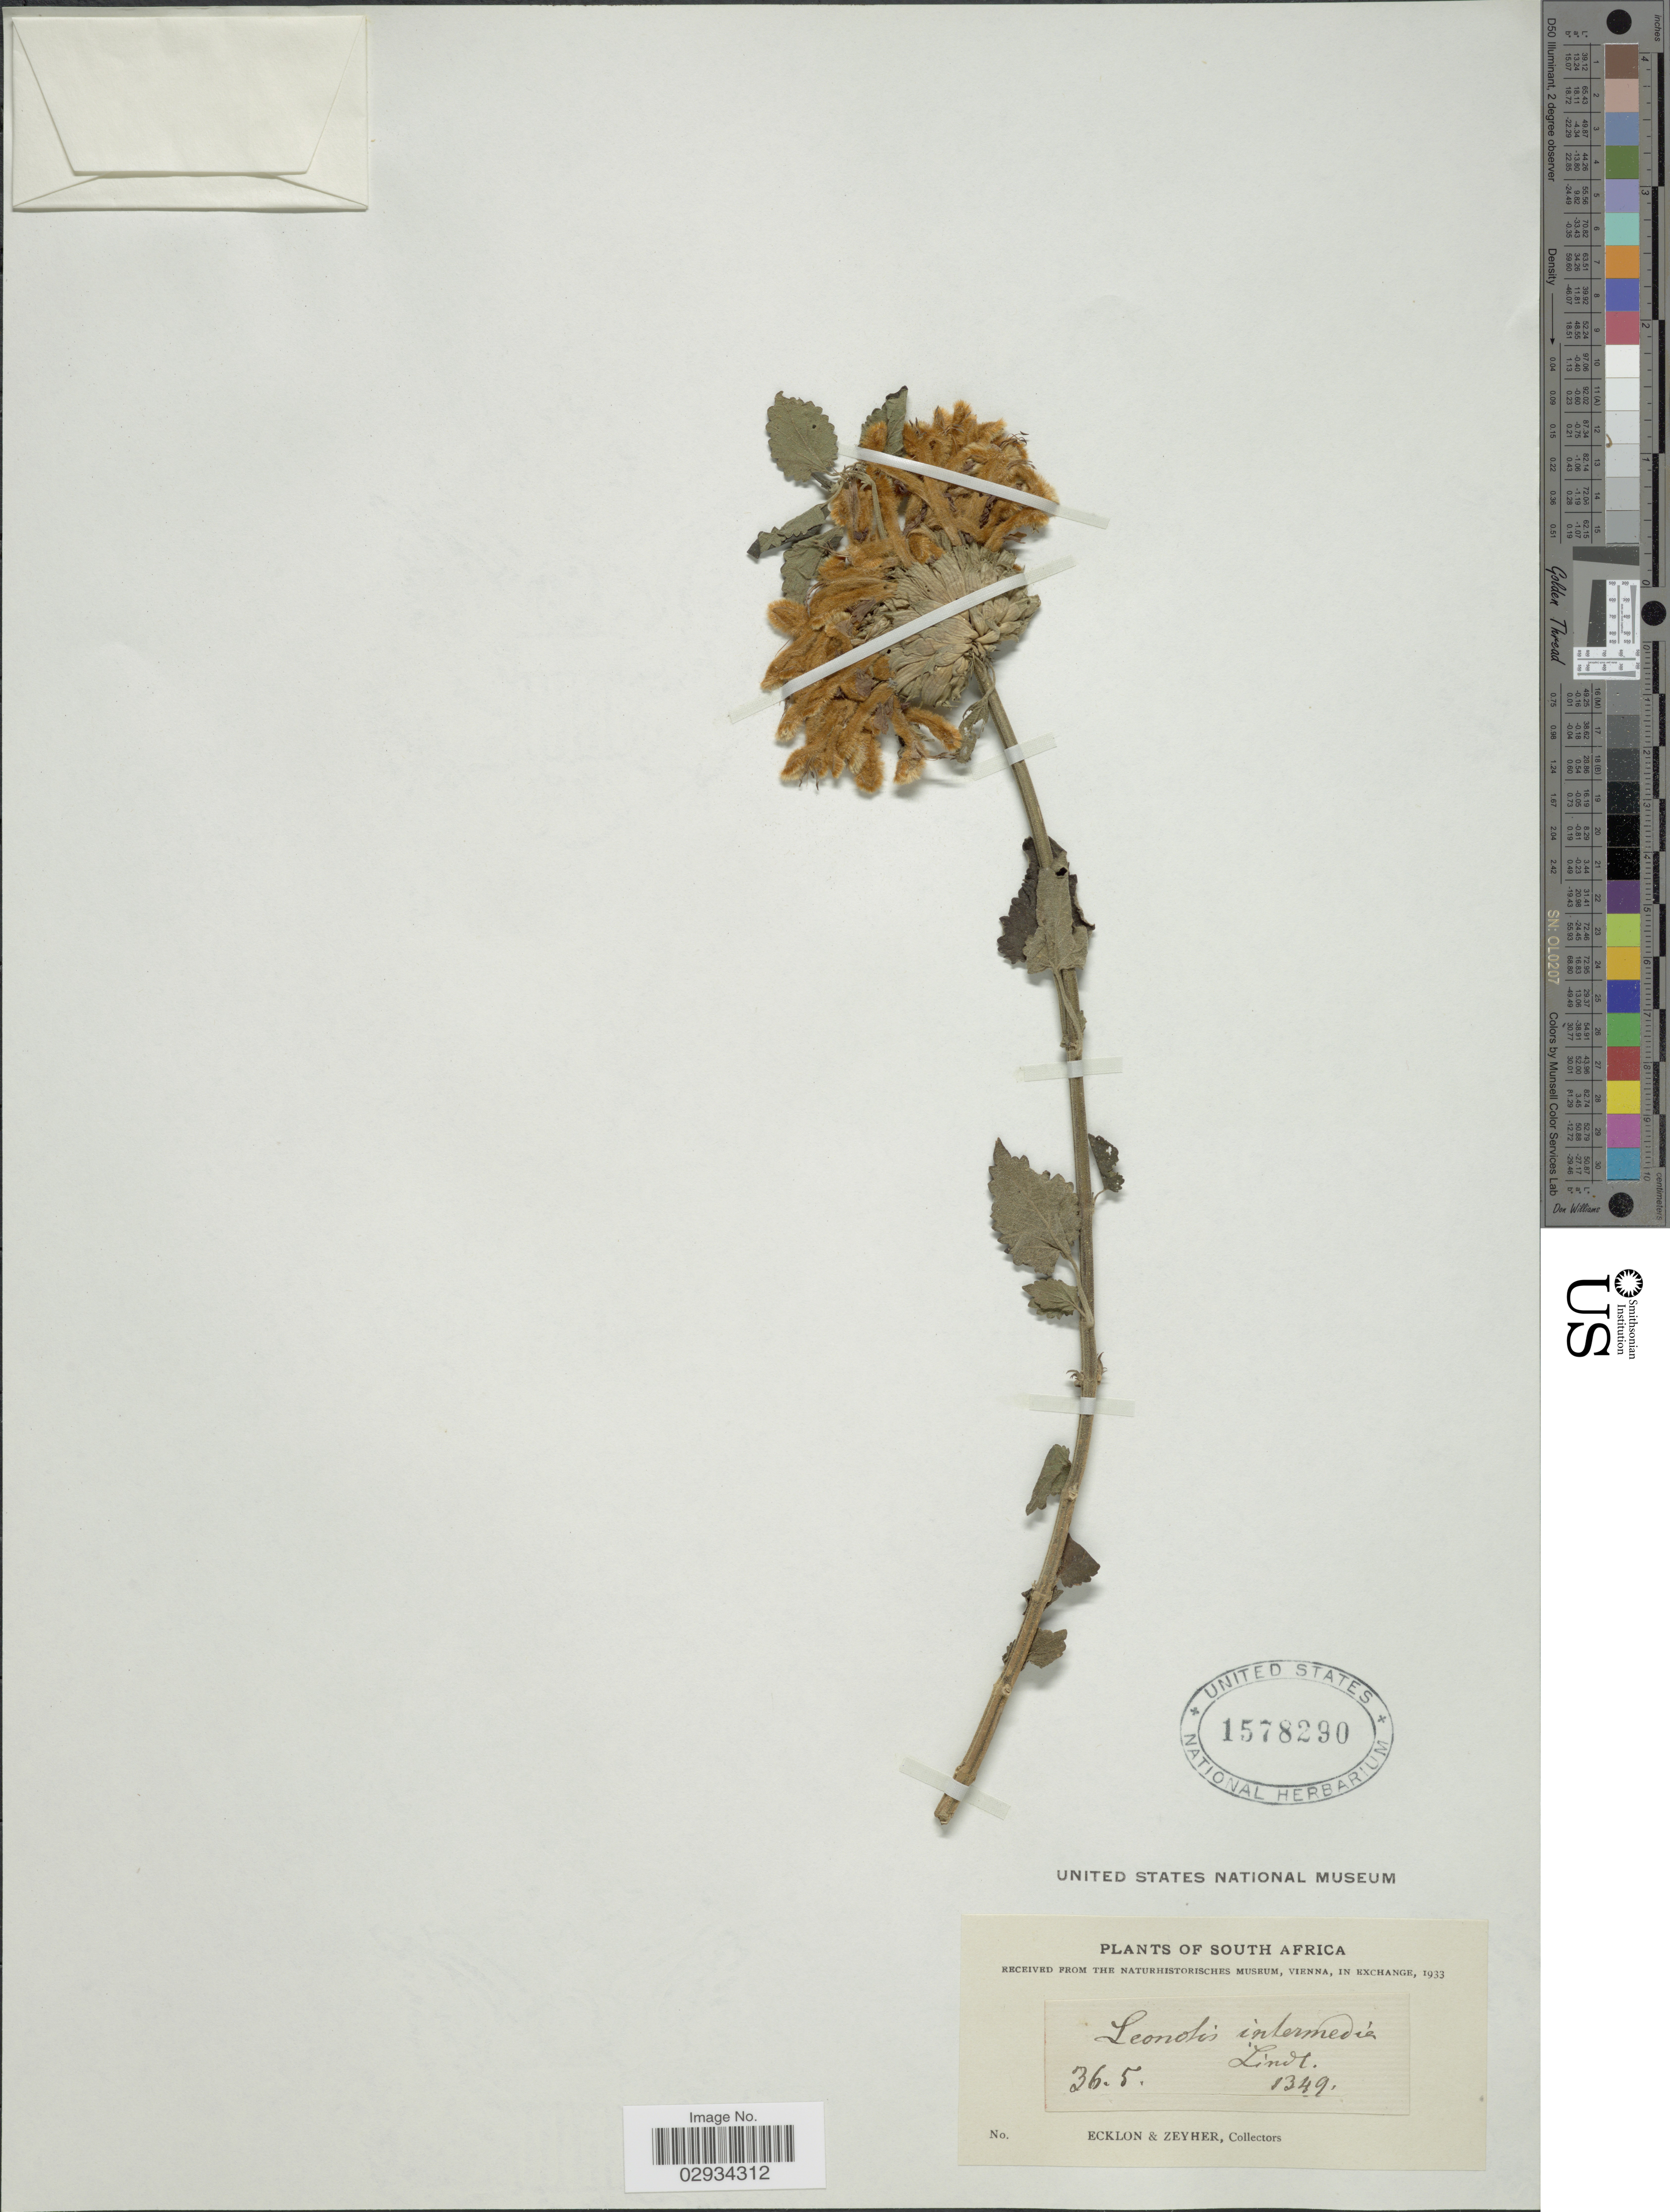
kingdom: Plantae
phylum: Tracheophyta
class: Magnoliopsida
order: Lamiales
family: Lamiaceae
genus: Leonotis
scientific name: Leonotis intermedia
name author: Lindl.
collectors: -. Ecklon & -. Zeyher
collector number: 36-5?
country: South Africa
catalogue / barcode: US 1578290